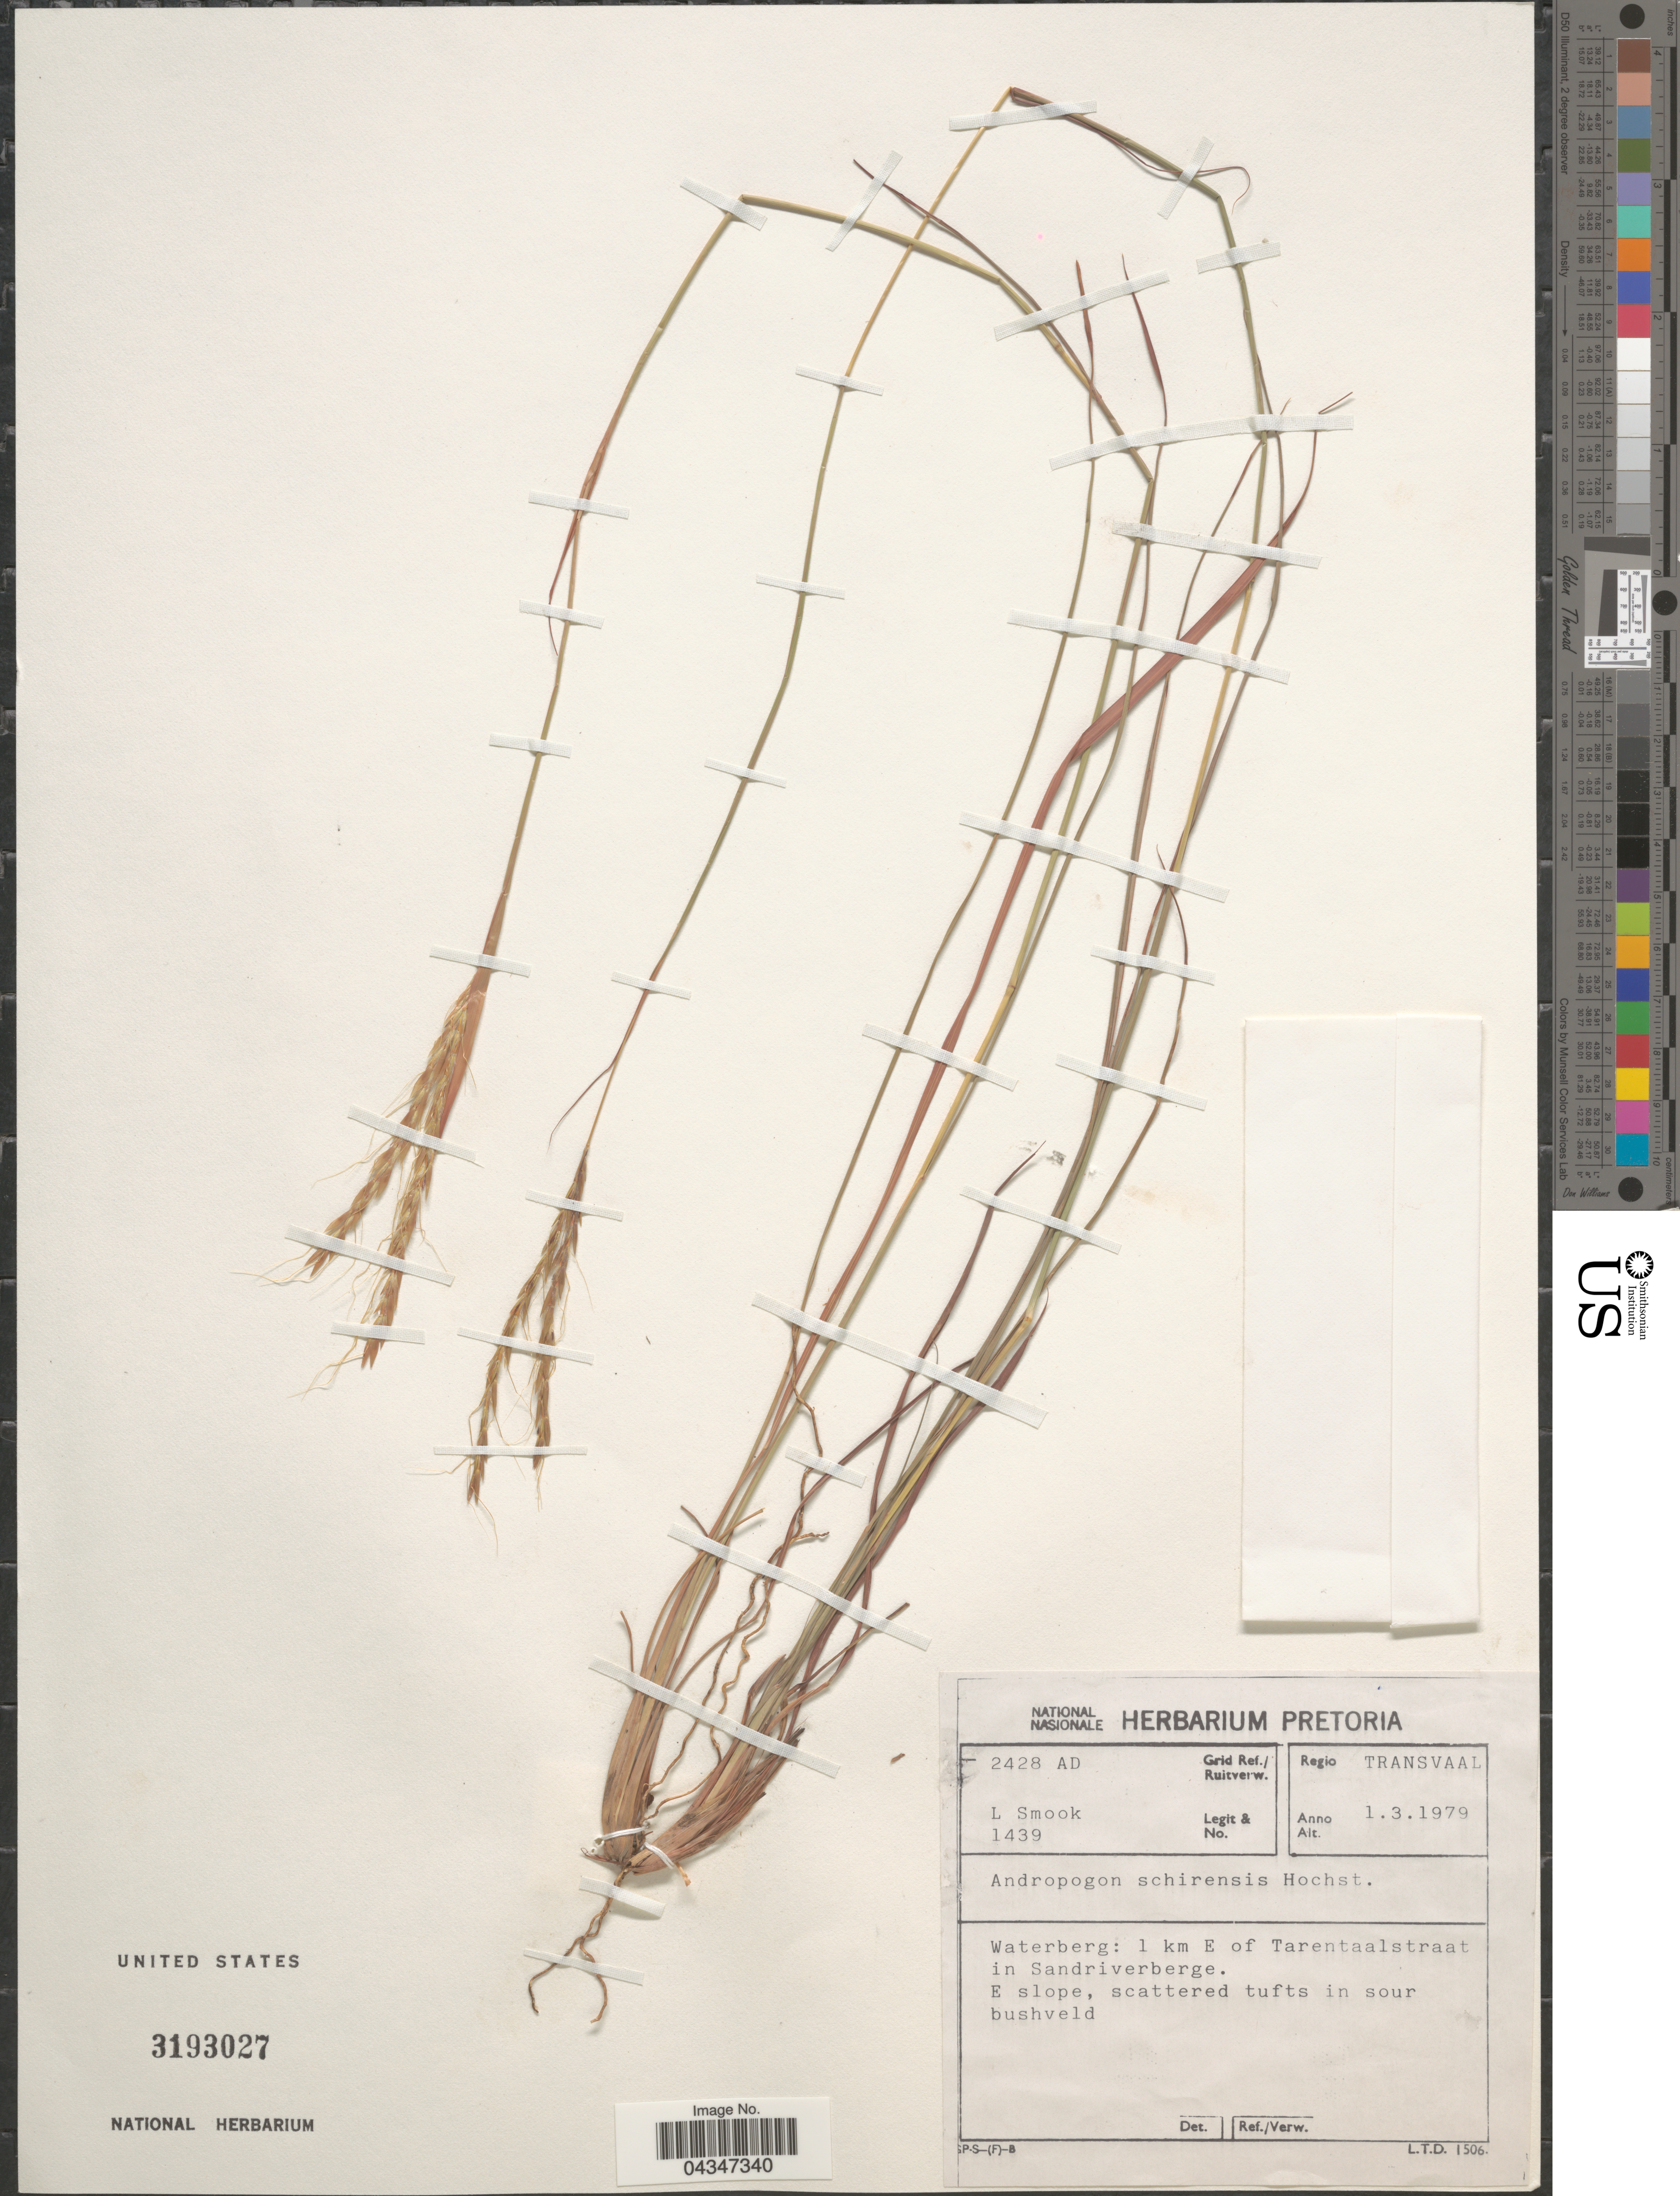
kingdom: Plantae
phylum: Tracheophyta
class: Liliopsida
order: Poales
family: Poaceae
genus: Andropogon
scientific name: Andropogon schirensis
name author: Hochst. ex A. Rich.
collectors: L. Smook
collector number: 1439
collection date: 1979-03-01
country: South Africa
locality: Grid Ref./ Ruitverw. -2428 AD. Regio Transvaal. Waterberg: 1 km E of Tarentaalstraat in Sandriverberge.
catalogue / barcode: US 3193027